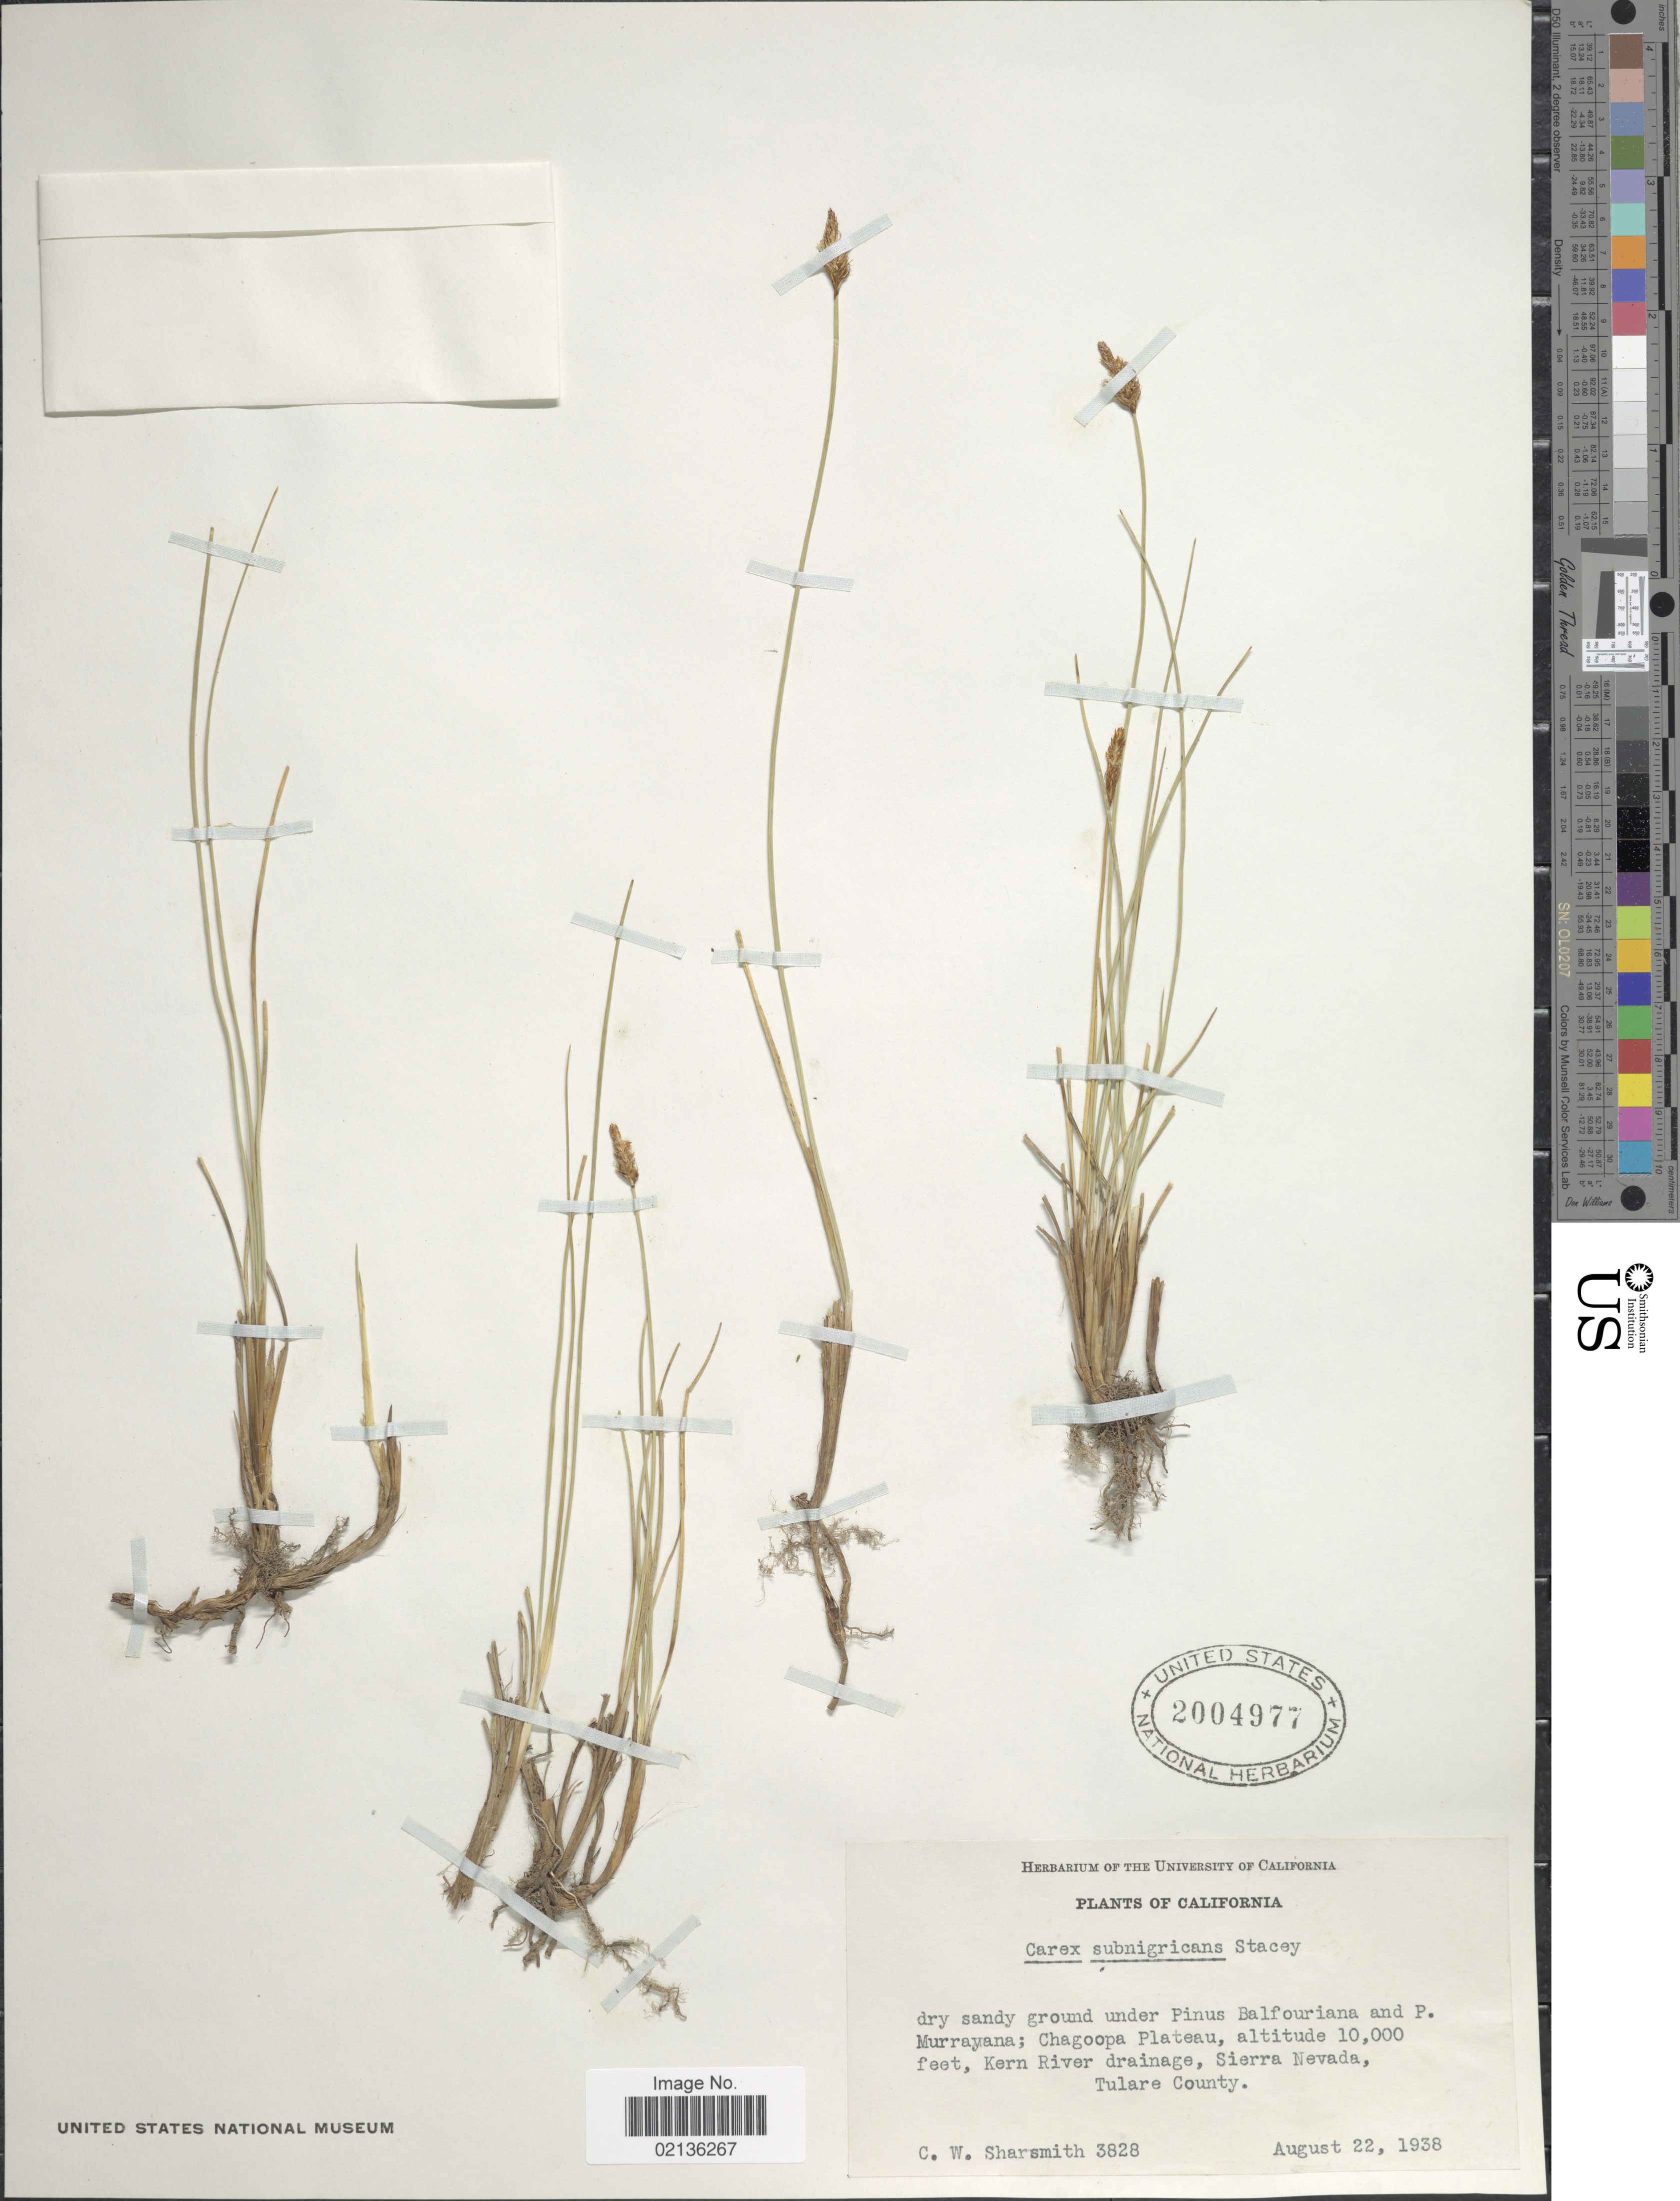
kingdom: Plantae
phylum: Tracheophyta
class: Liliopsida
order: Poales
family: Cyperaceae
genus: Carex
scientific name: Carex subnigricans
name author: Stacey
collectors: C. Sharsmith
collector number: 3828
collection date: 1938-08-22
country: United States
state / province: California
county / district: Tulare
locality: Chagoopa Plateau, Kern River drainage, Sierra Nevada, Tulare County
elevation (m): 3048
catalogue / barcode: US 2004977